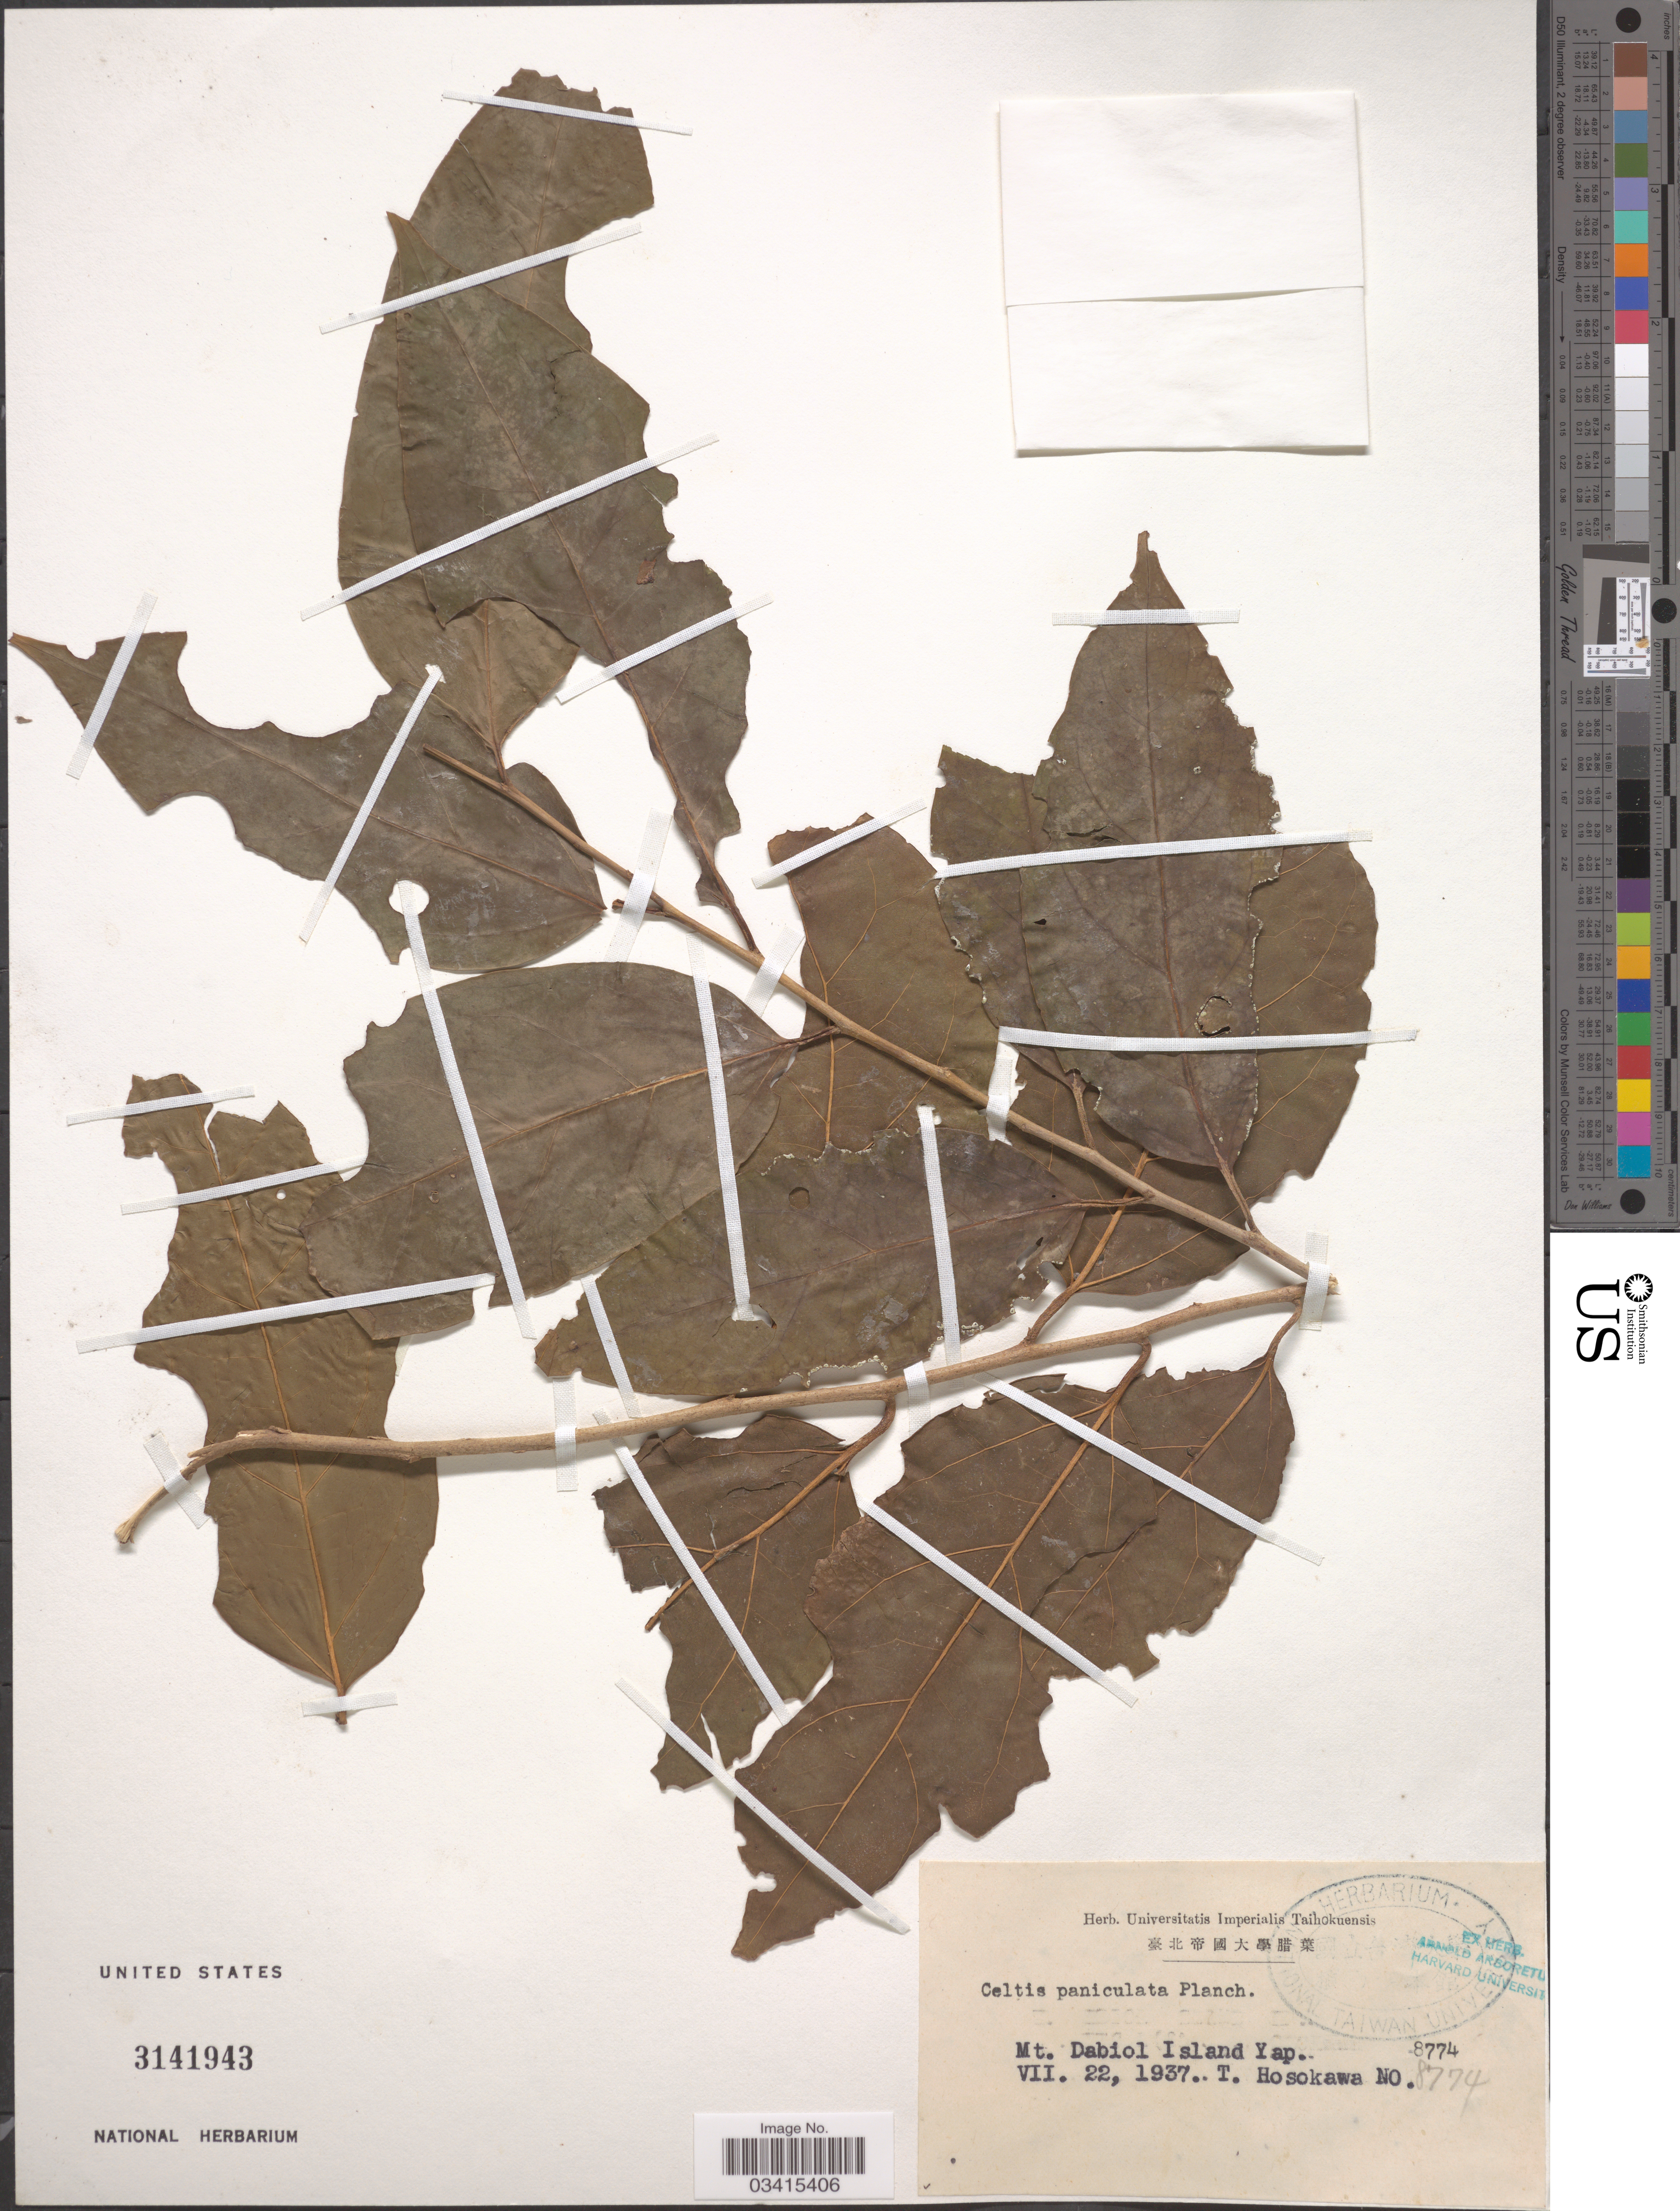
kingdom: Plantae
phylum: Tracheophyta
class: Magnoliopsida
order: Rosales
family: Cannabaceae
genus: Celtis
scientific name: Celtis paniculata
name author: (Endl.) Planch.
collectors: T. Hosokawa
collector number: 8774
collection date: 1937-07-22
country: Micronesia, Federated States of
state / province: Yap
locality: Mt. Dabiol Island Yap.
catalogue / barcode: US 3141943